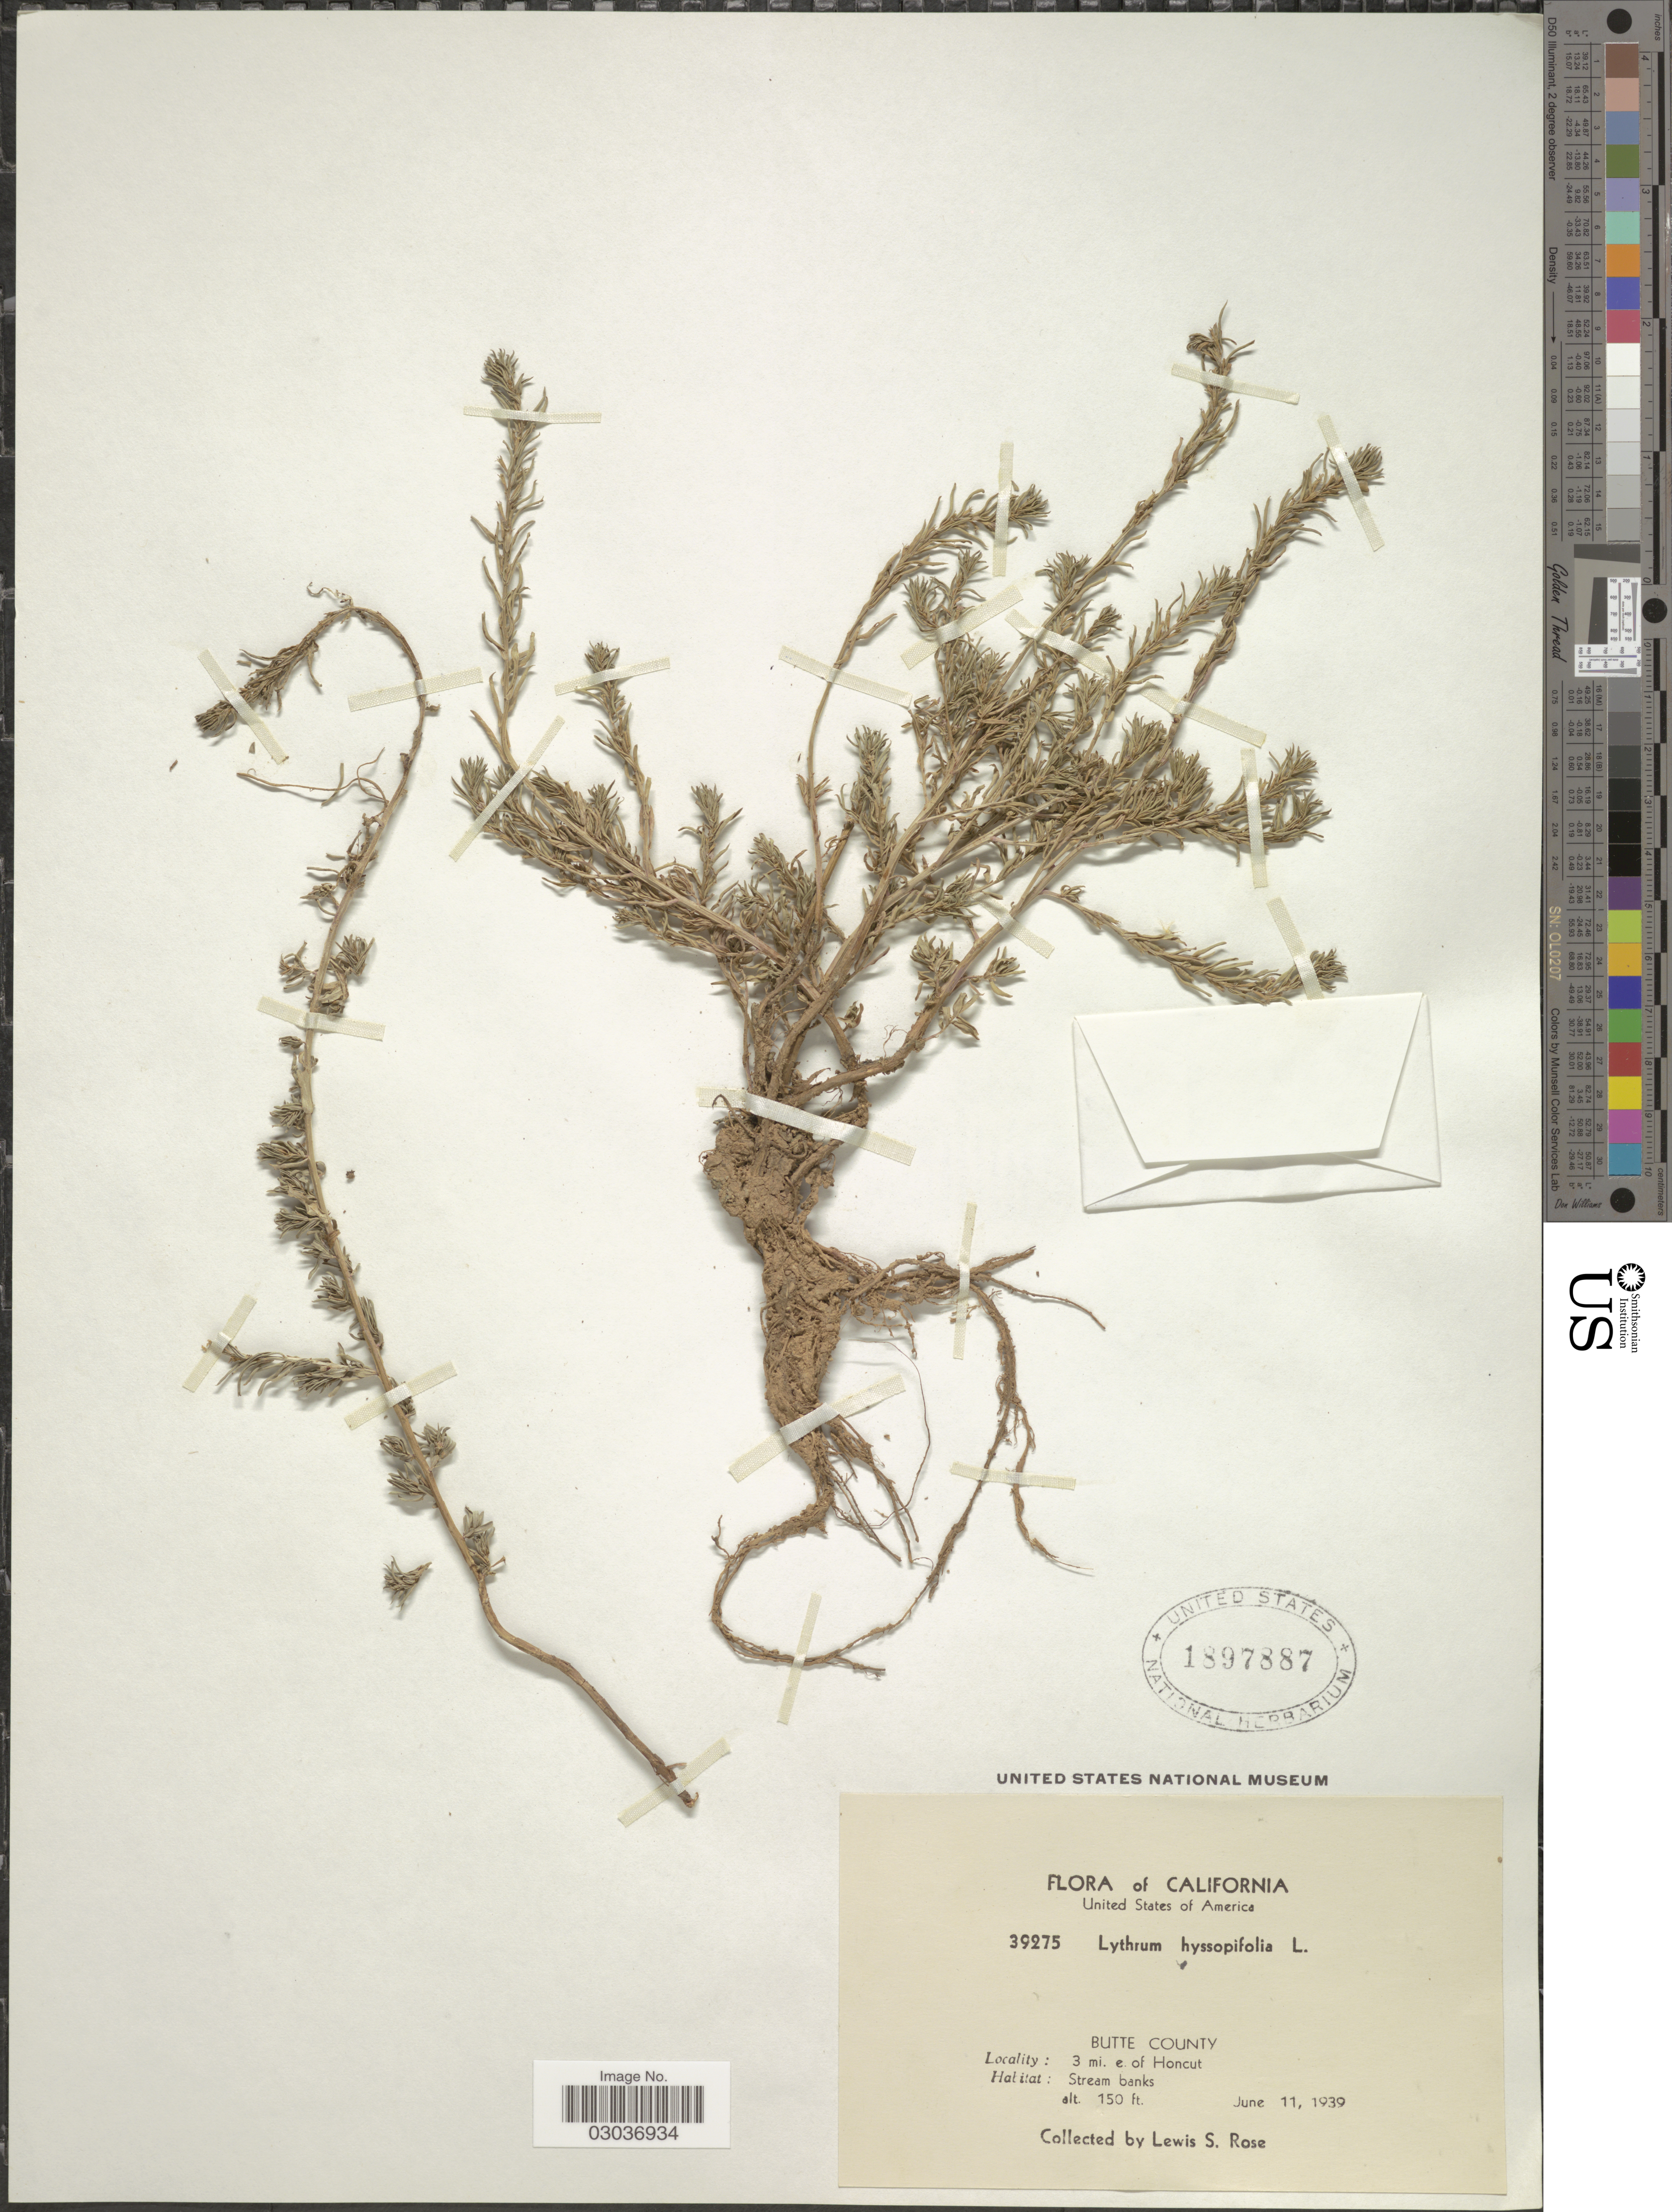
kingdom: Plantae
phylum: Tracheophyta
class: Magnoliopsida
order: Myrtales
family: Lythraceae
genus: Lythrum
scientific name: Lythrum hyssopifolia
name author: L.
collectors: L. S. Rose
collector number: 39275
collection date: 1939-06-11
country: United States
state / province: California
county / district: Butte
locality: Butte County, 3 mi. e. of Honcut.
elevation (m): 46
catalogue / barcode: US 1897887